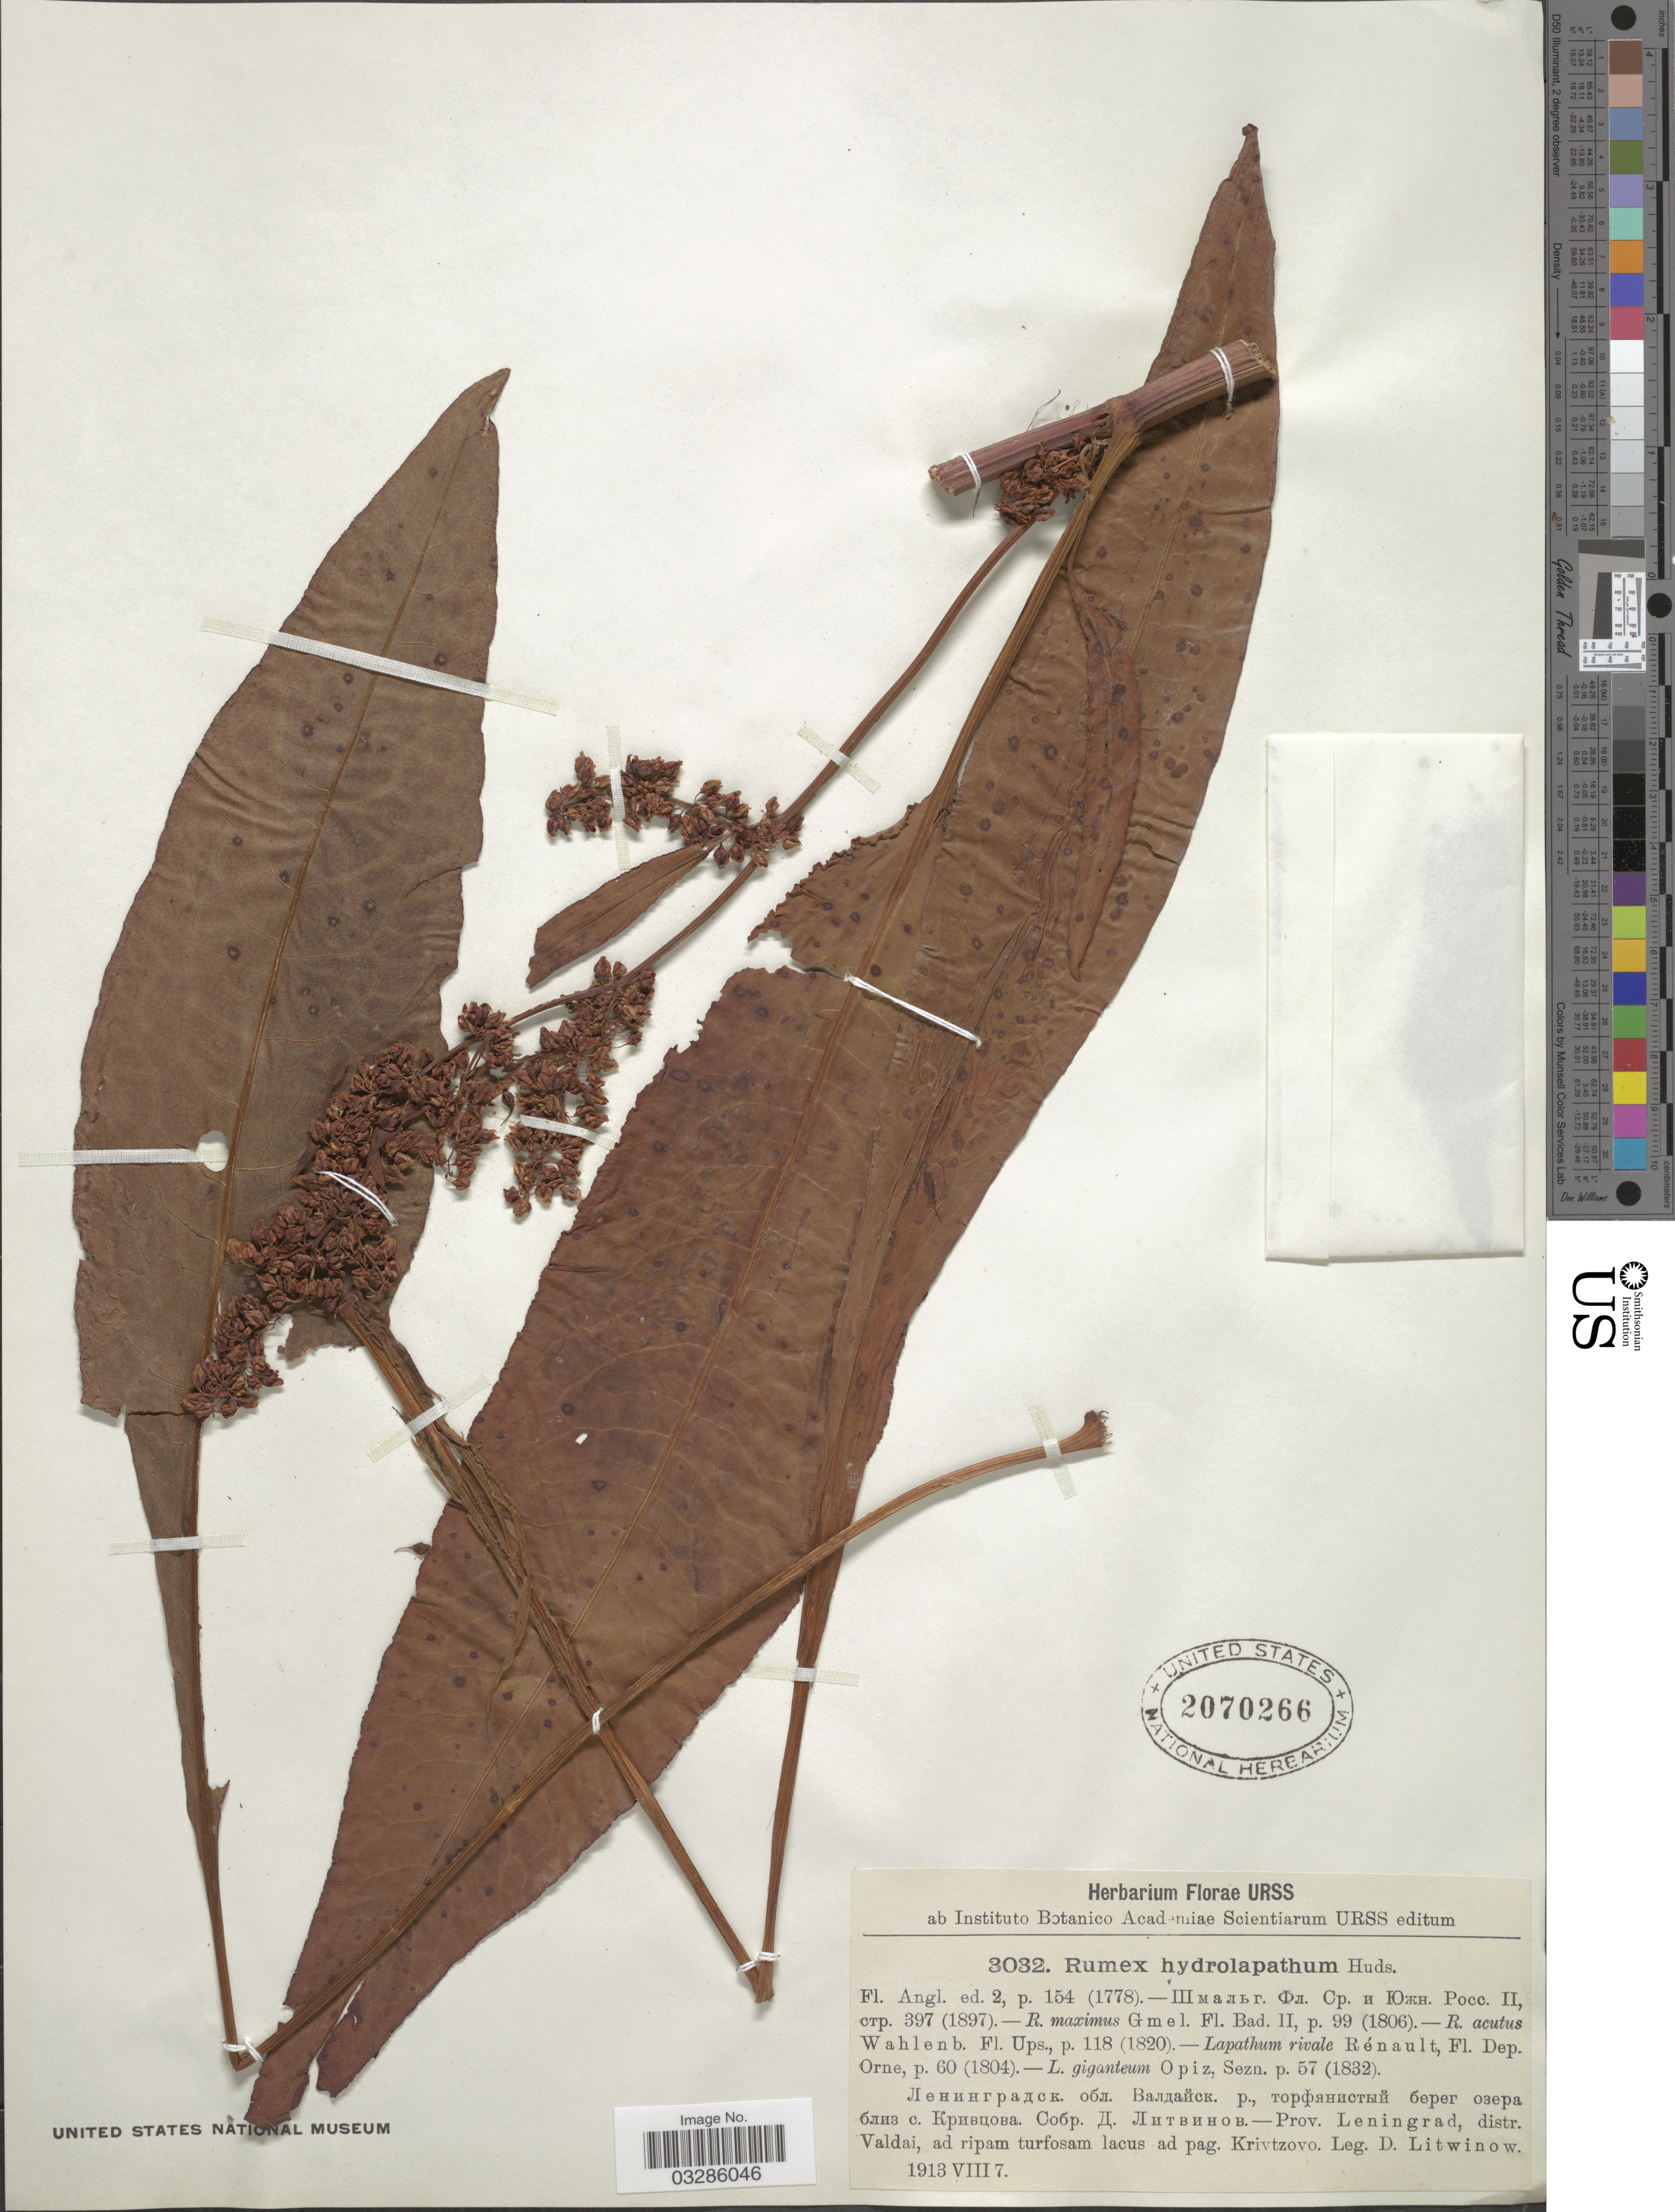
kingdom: Plantae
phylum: Tracheophyta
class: Magnoliopsida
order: Caryophyllales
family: Polygonaceae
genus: Rumex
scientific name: Rumex hydrolapathum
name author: Huds.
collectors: D. Litwinow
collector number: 3032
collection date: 1913-08-07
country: Russian Federation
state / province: Leningrad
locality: Prov. Leningrad, distr. Valdai, ad ripam turfosam lacus ad pag. Krivtzovo.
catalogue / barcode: US 2070266